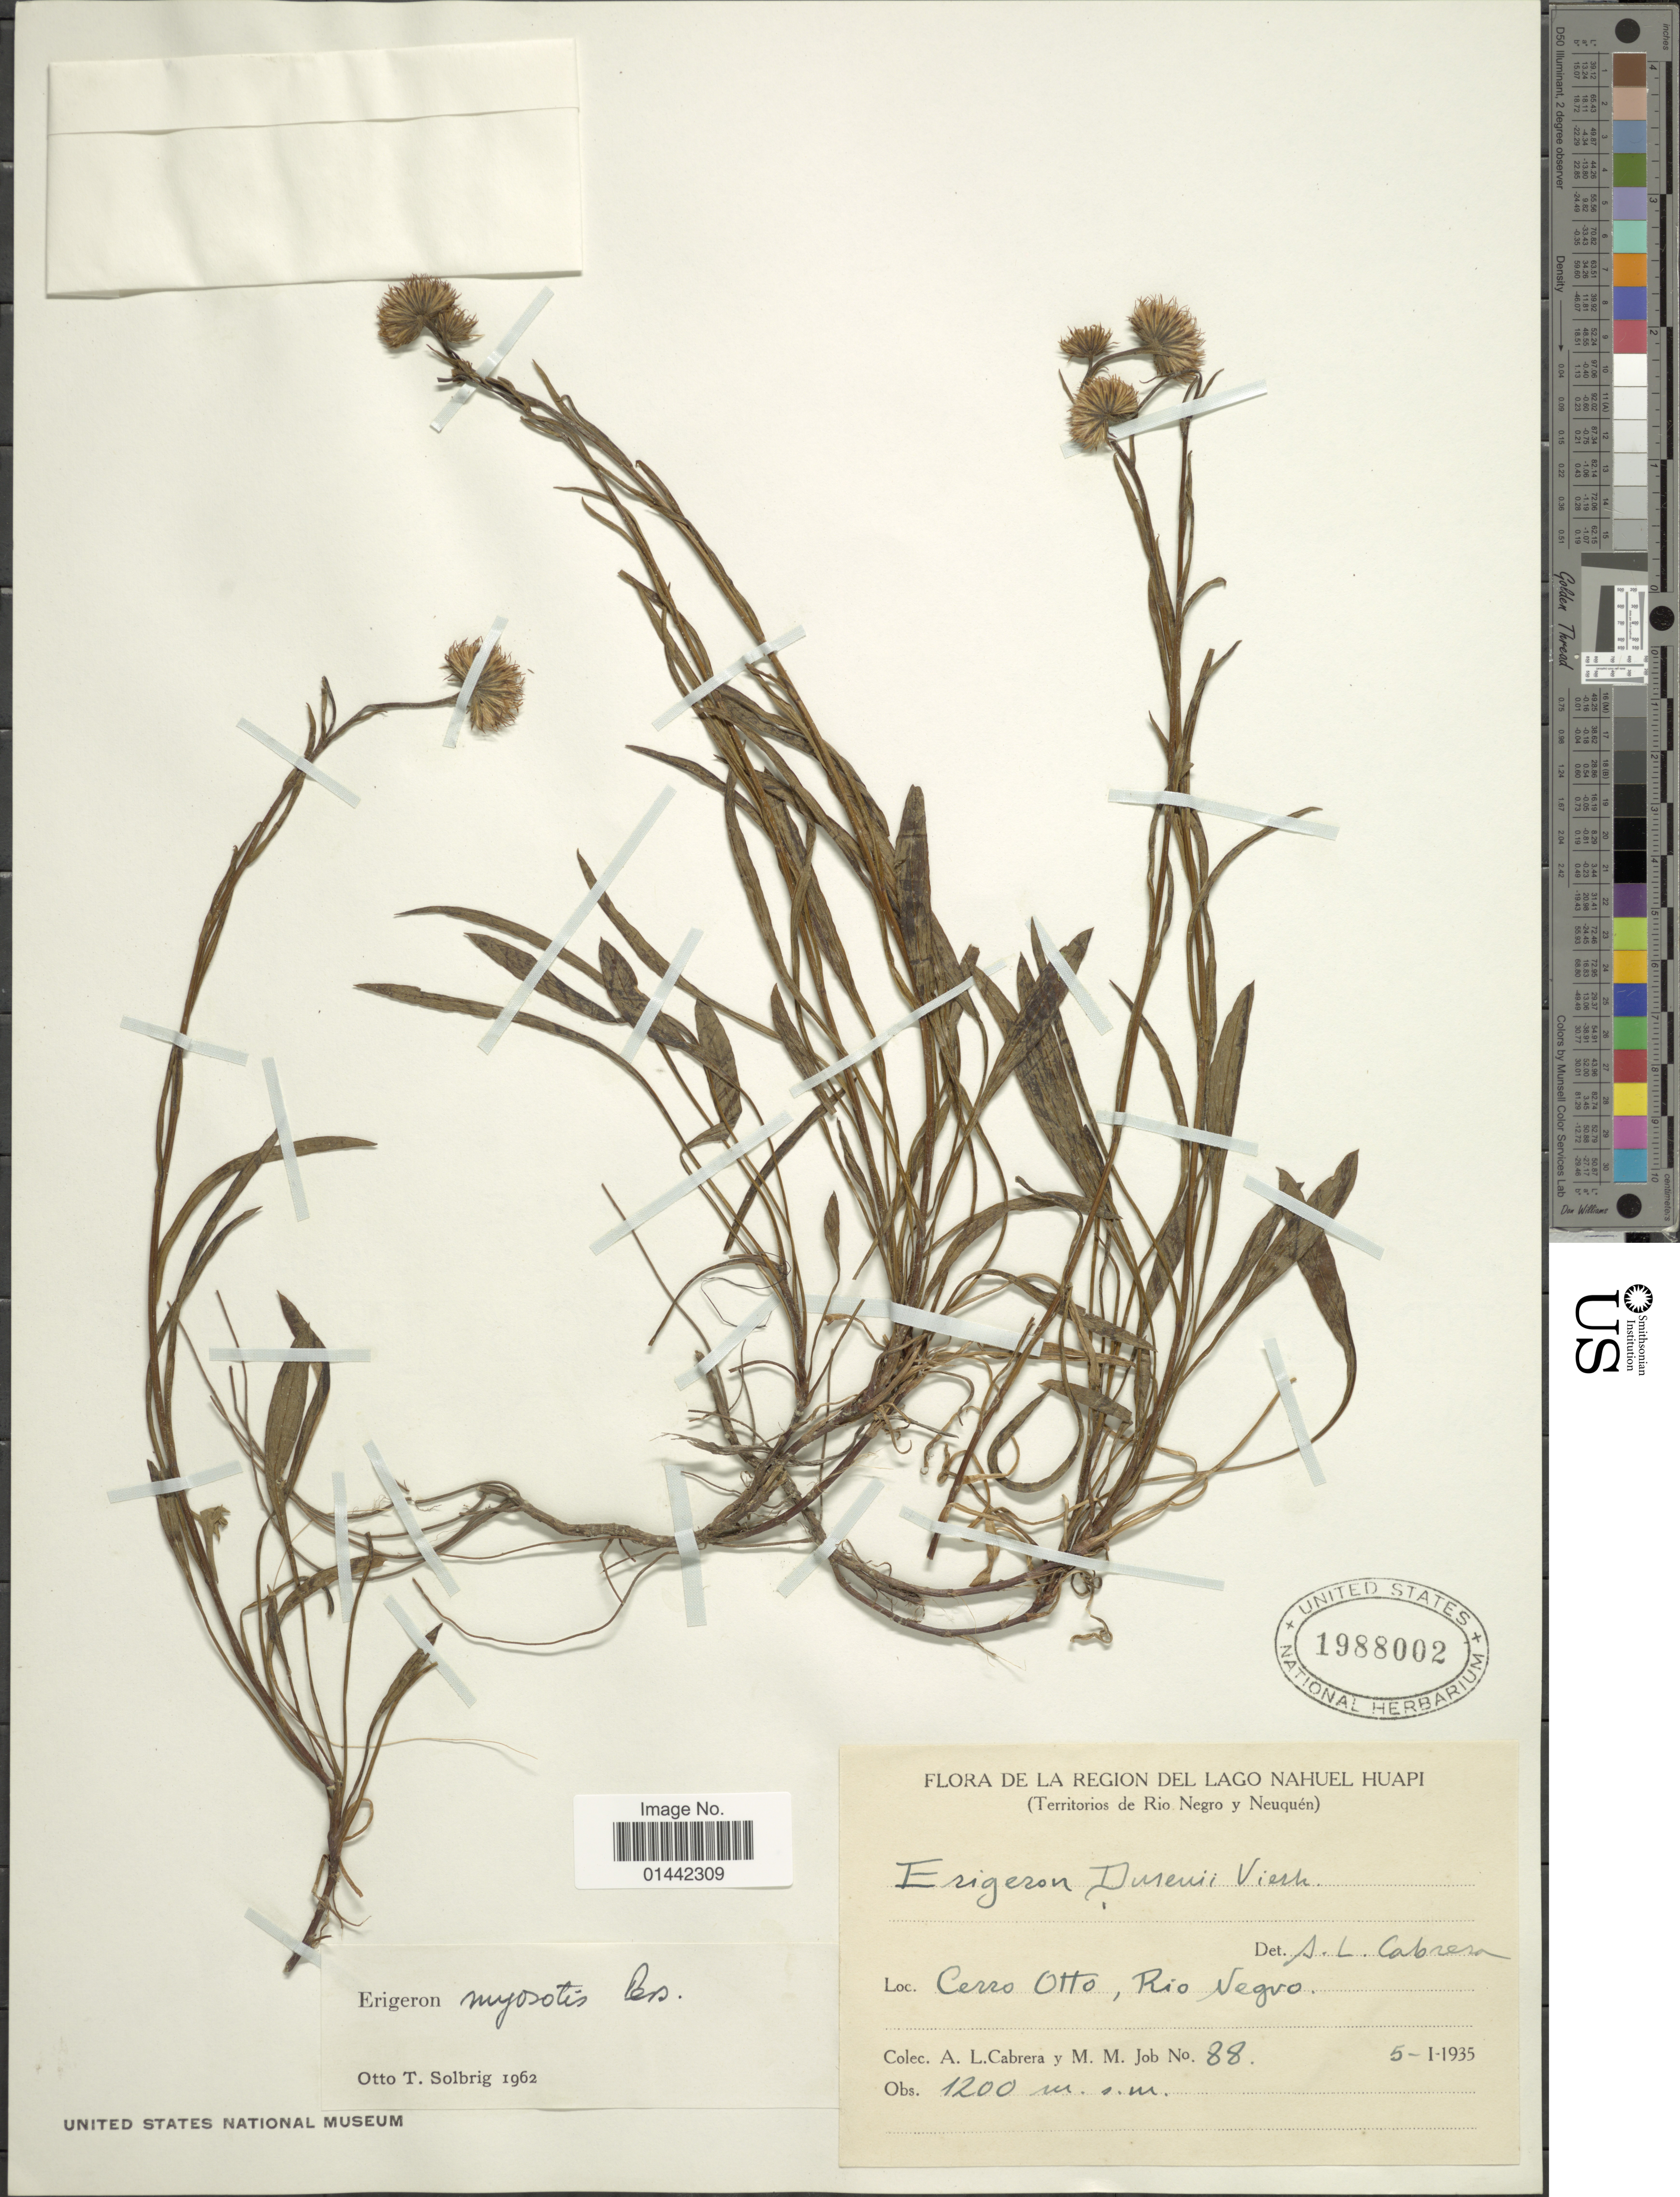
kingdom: Plantae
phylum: Tracheophyta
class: Magnoliopsida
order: Asterales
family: Asteraceae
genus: Erigeron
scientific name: Erigeron myosotis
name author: Pers.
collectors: A. L. Cabrera & M. Job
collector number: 88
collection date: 1935-01-05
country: Argentina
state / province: Rio Negro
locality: De la Region Del Lago Nahuel Huapi, Cerro Otto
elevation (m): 1200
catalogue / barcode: US 1988002